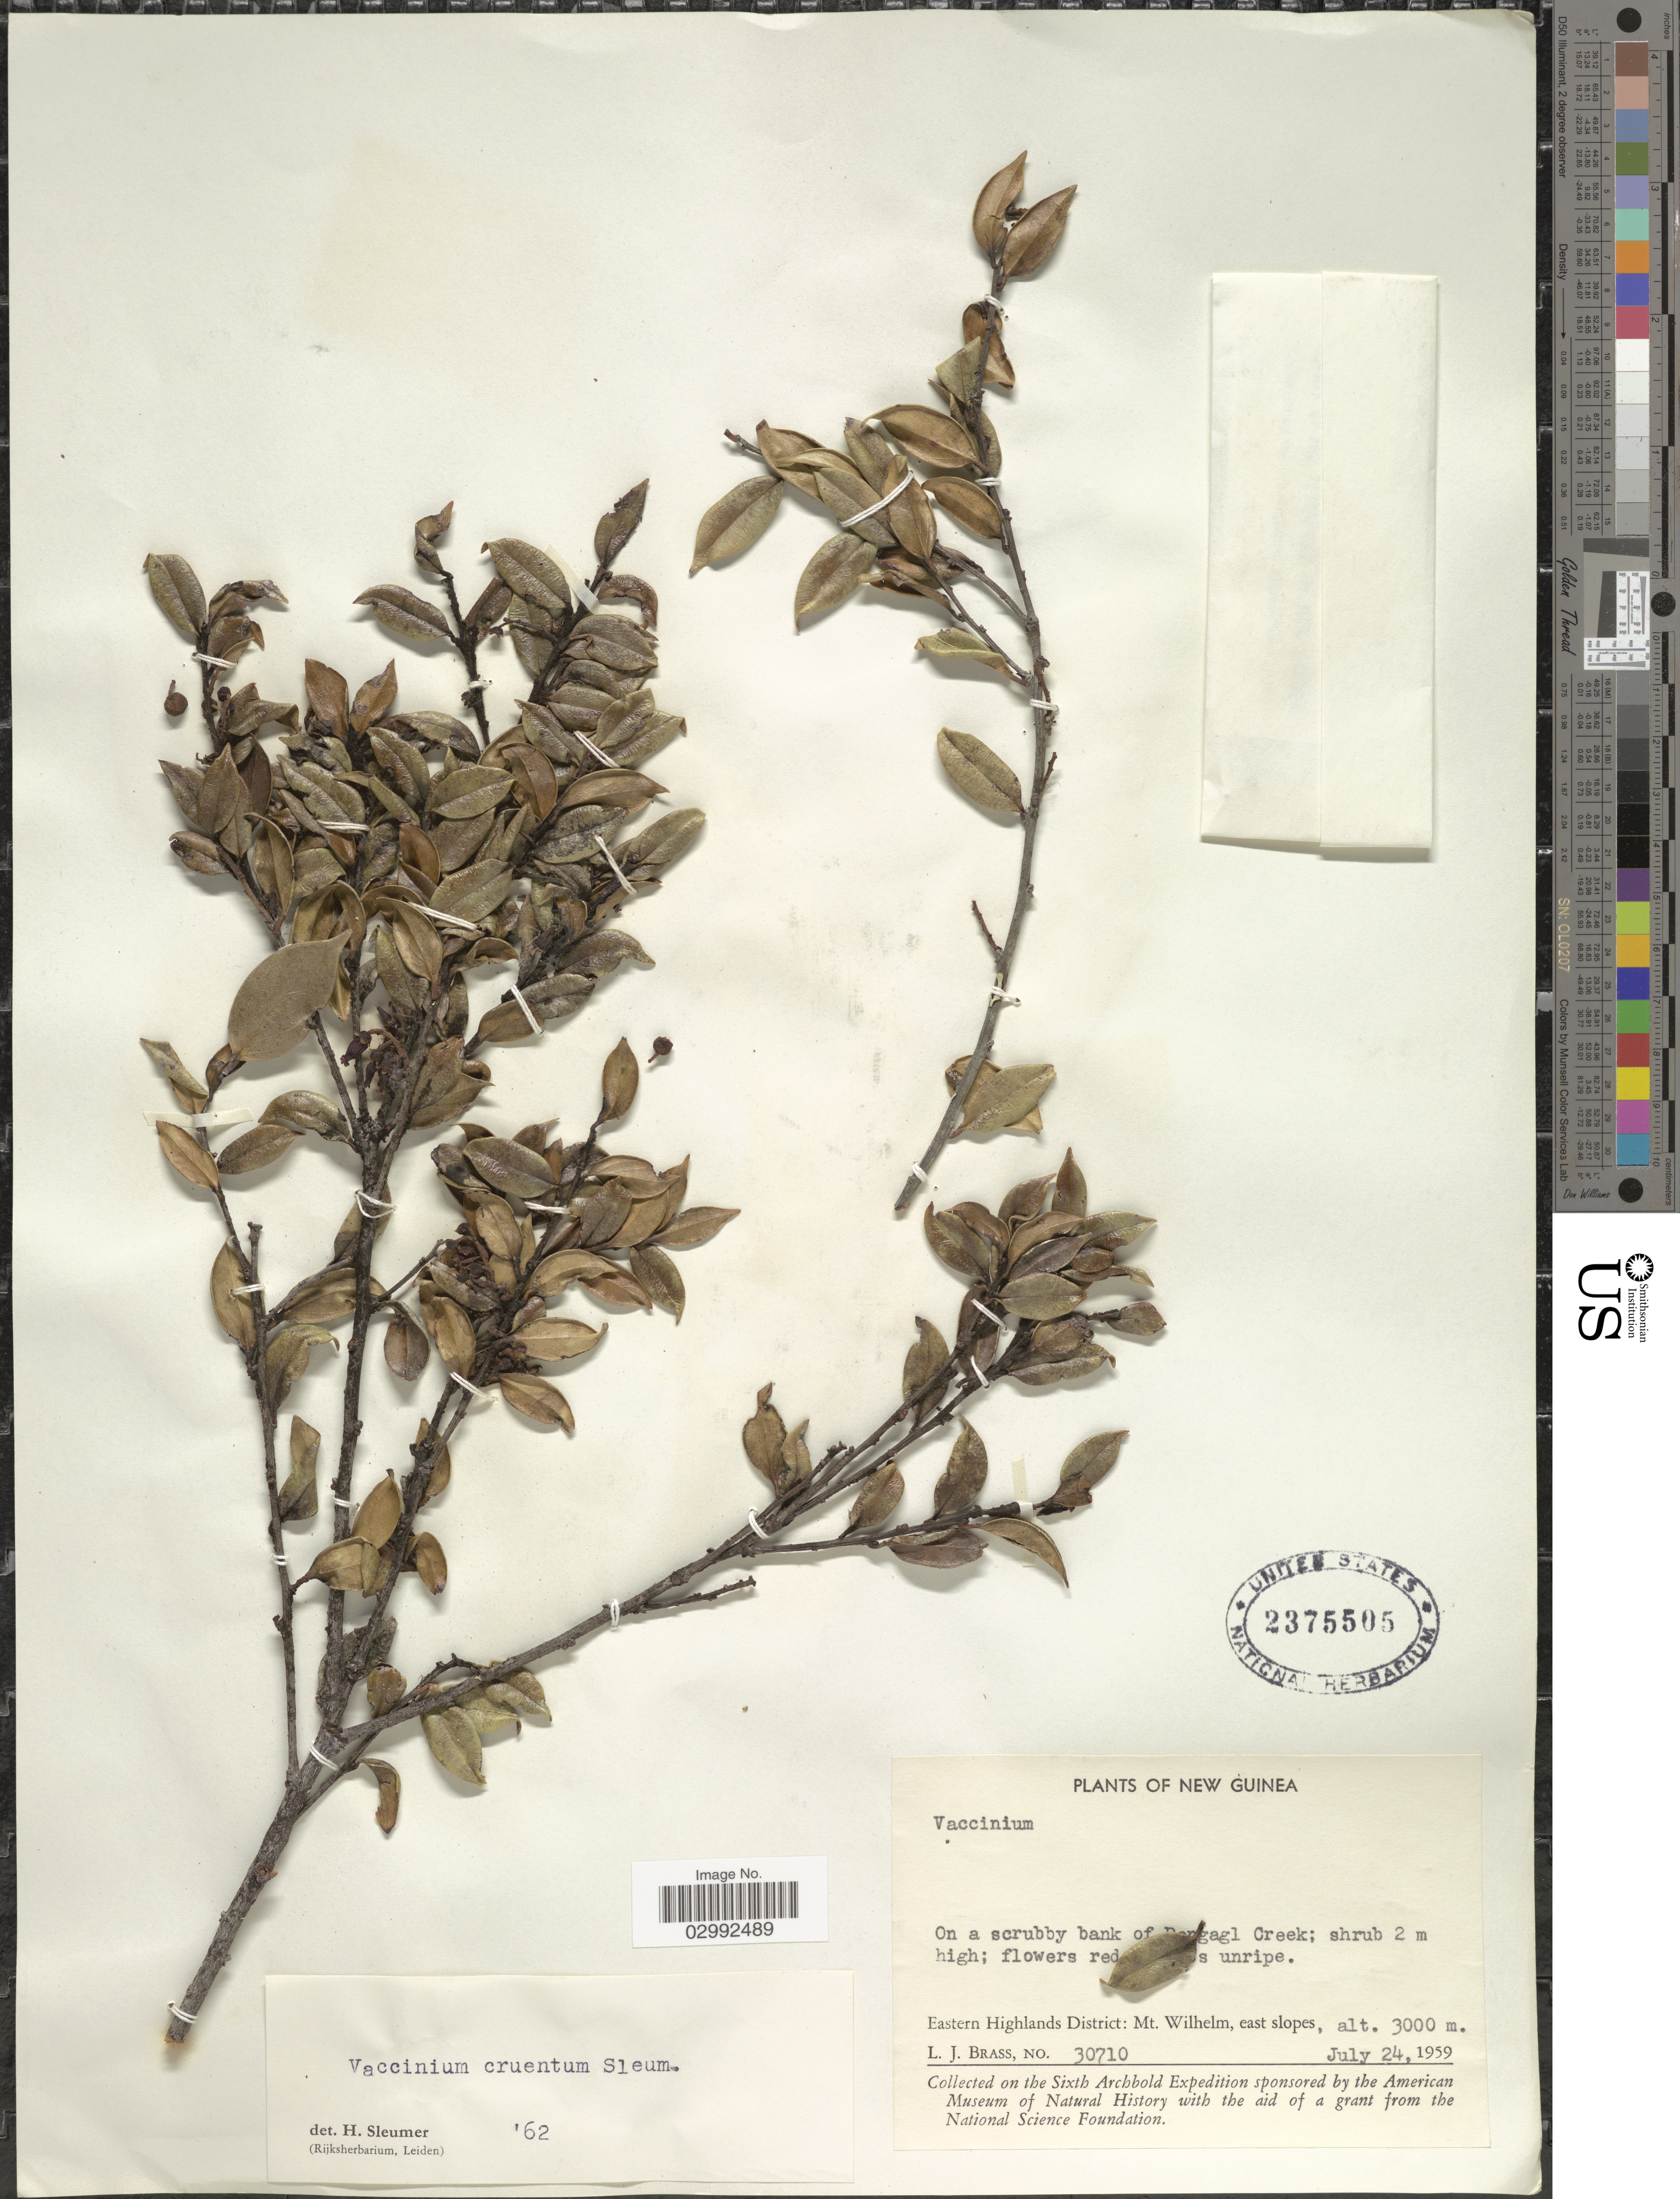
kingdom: Plantae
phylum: Tracheophyta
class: Magnoliopsida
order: Ericales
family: Ericaceae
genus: Vaccinium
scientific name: Vaccinium cruentum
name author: Sleumer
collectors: L. J. Brass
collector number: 30710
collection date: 1959-07-24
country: Papua New Guinea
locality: On a scrubby bank of [illegible text]gagl Creek. New Guinea, Eastern Highlands District: Mt. Wilhelm, east slopes.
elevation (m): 3000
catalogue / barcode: US 2375505